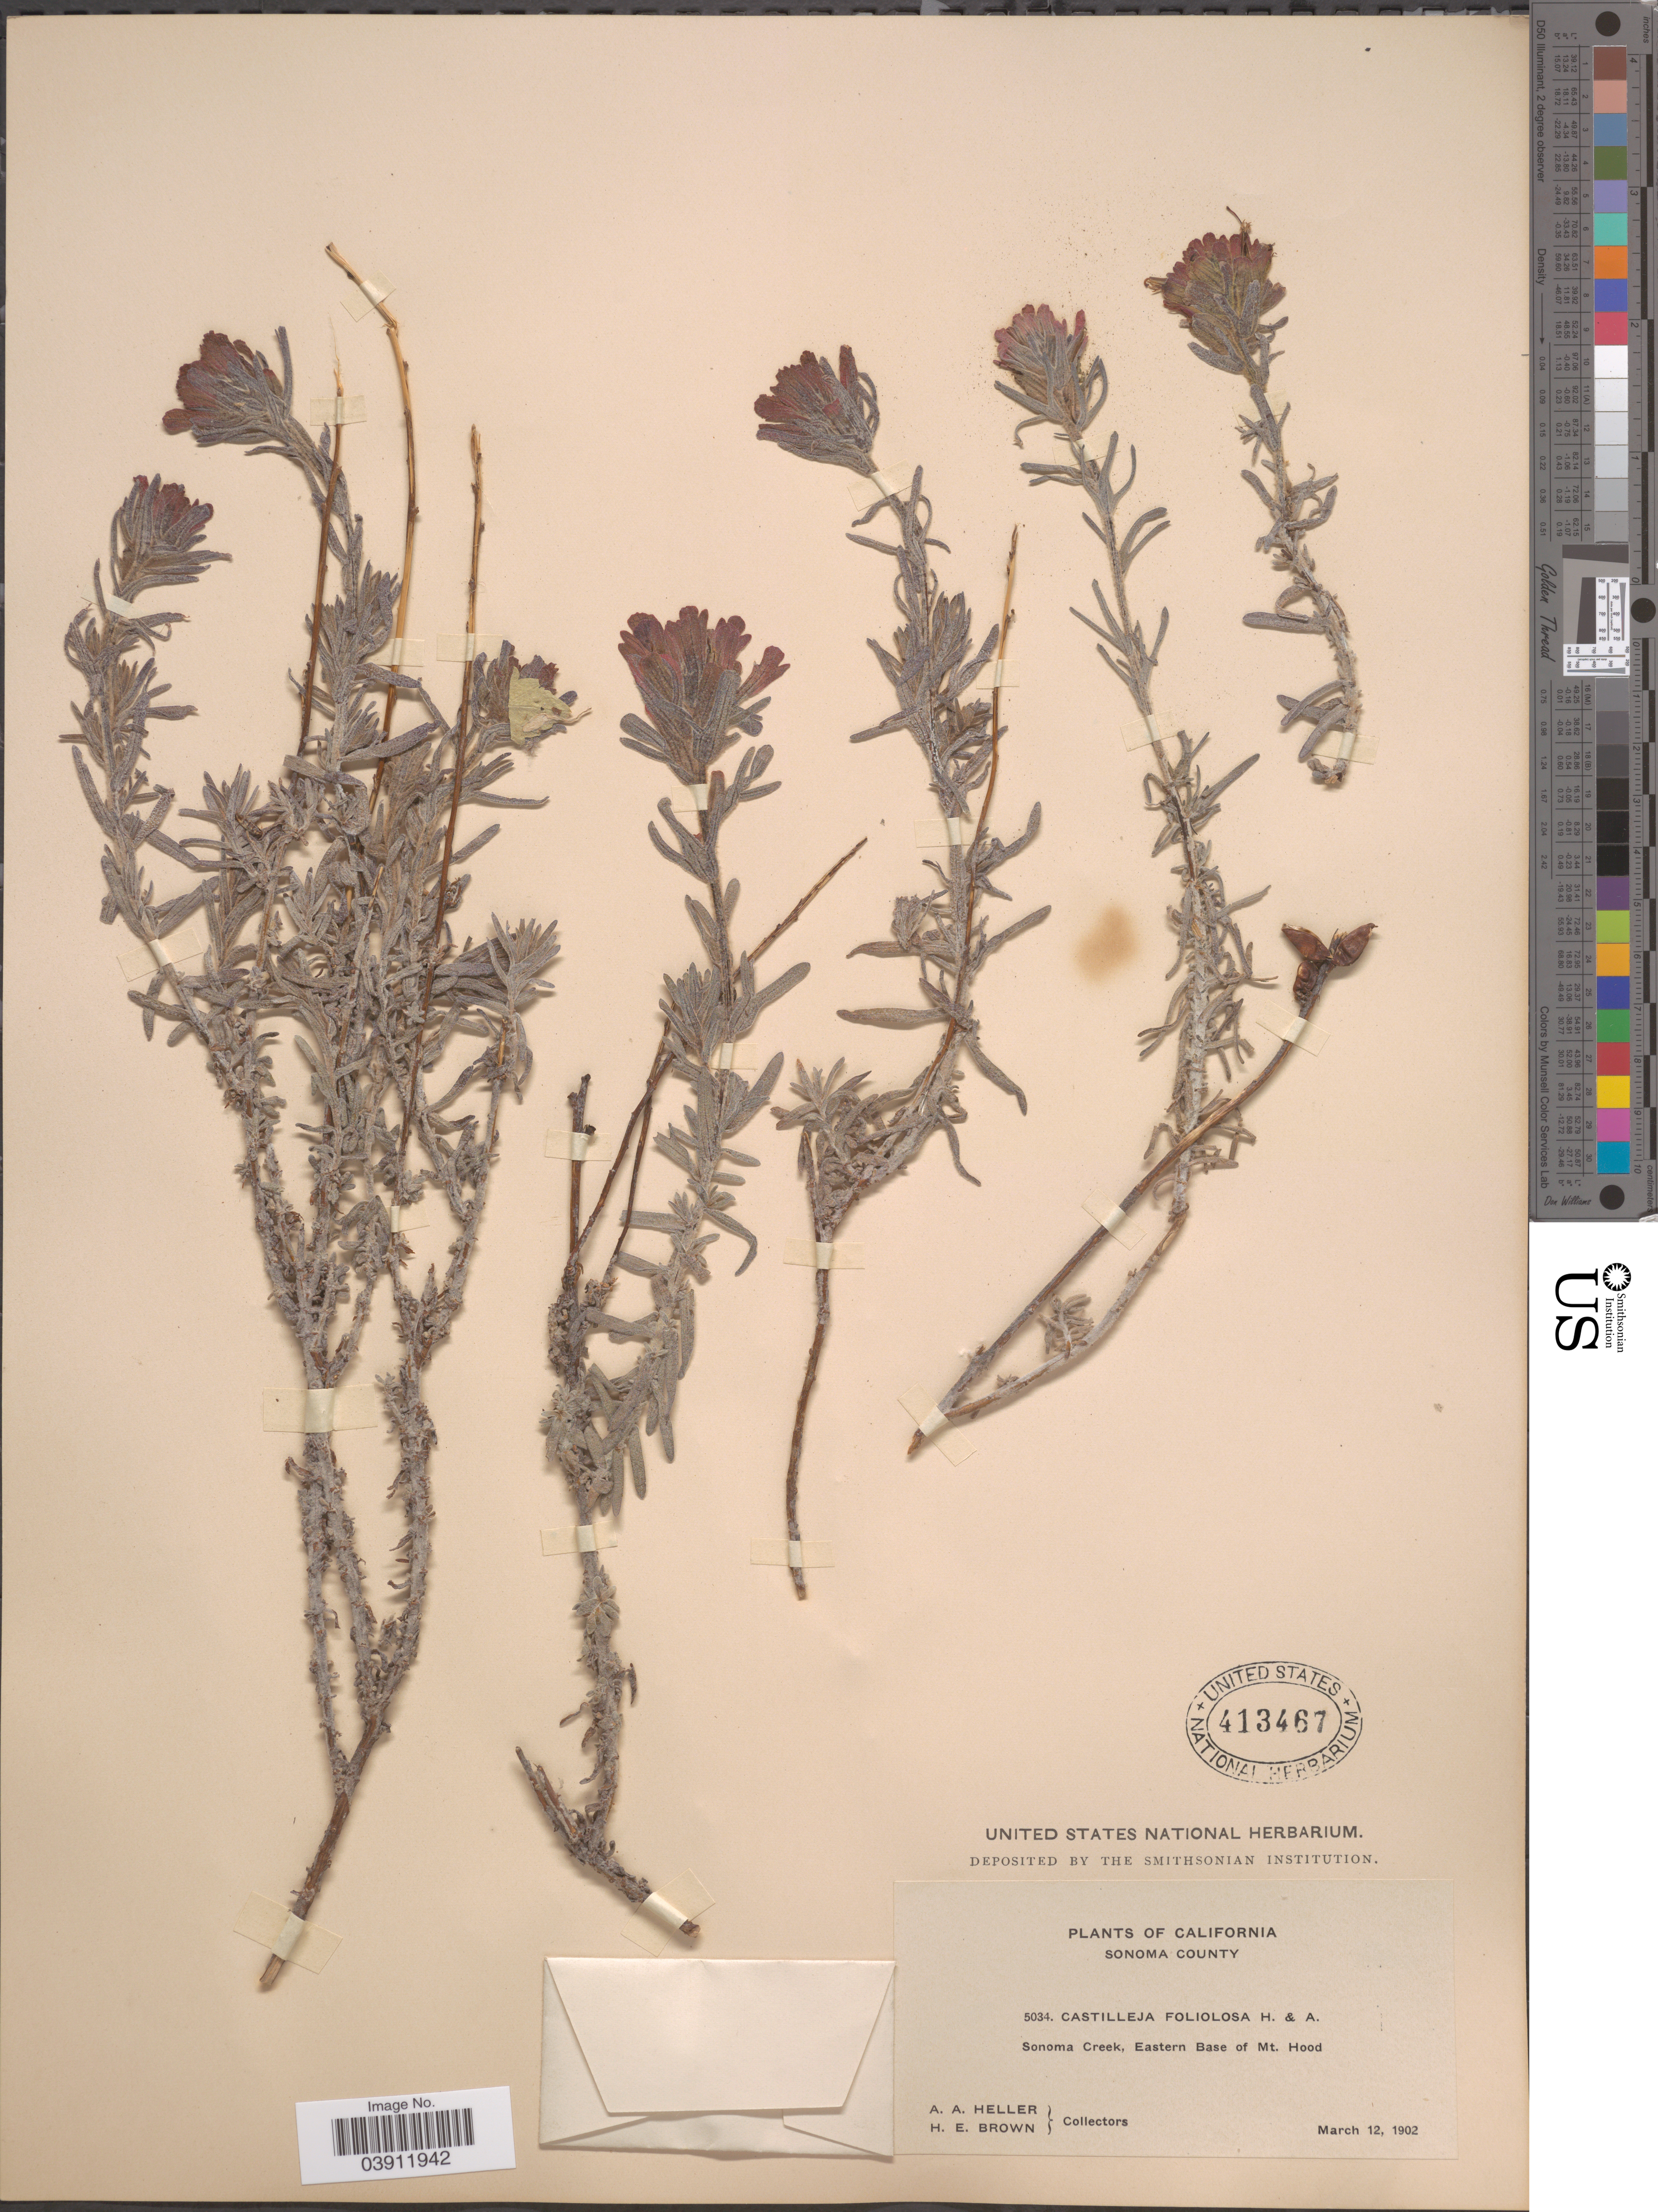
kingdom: Plantae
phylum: Tracheophyta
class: Magnoliopsida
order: Lamiales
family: Orobanchaceae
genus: Castilleja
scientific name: Castilleja foliolosa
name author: Hook. f.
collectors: A. A. Heller & H. E. Brown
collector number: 5034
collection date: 1902-03-12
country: United States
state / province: California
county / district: Sonoma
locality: Sonoma County. Sonoma Creek, Eastern base of Mt. Hood.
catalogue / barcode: US 413467